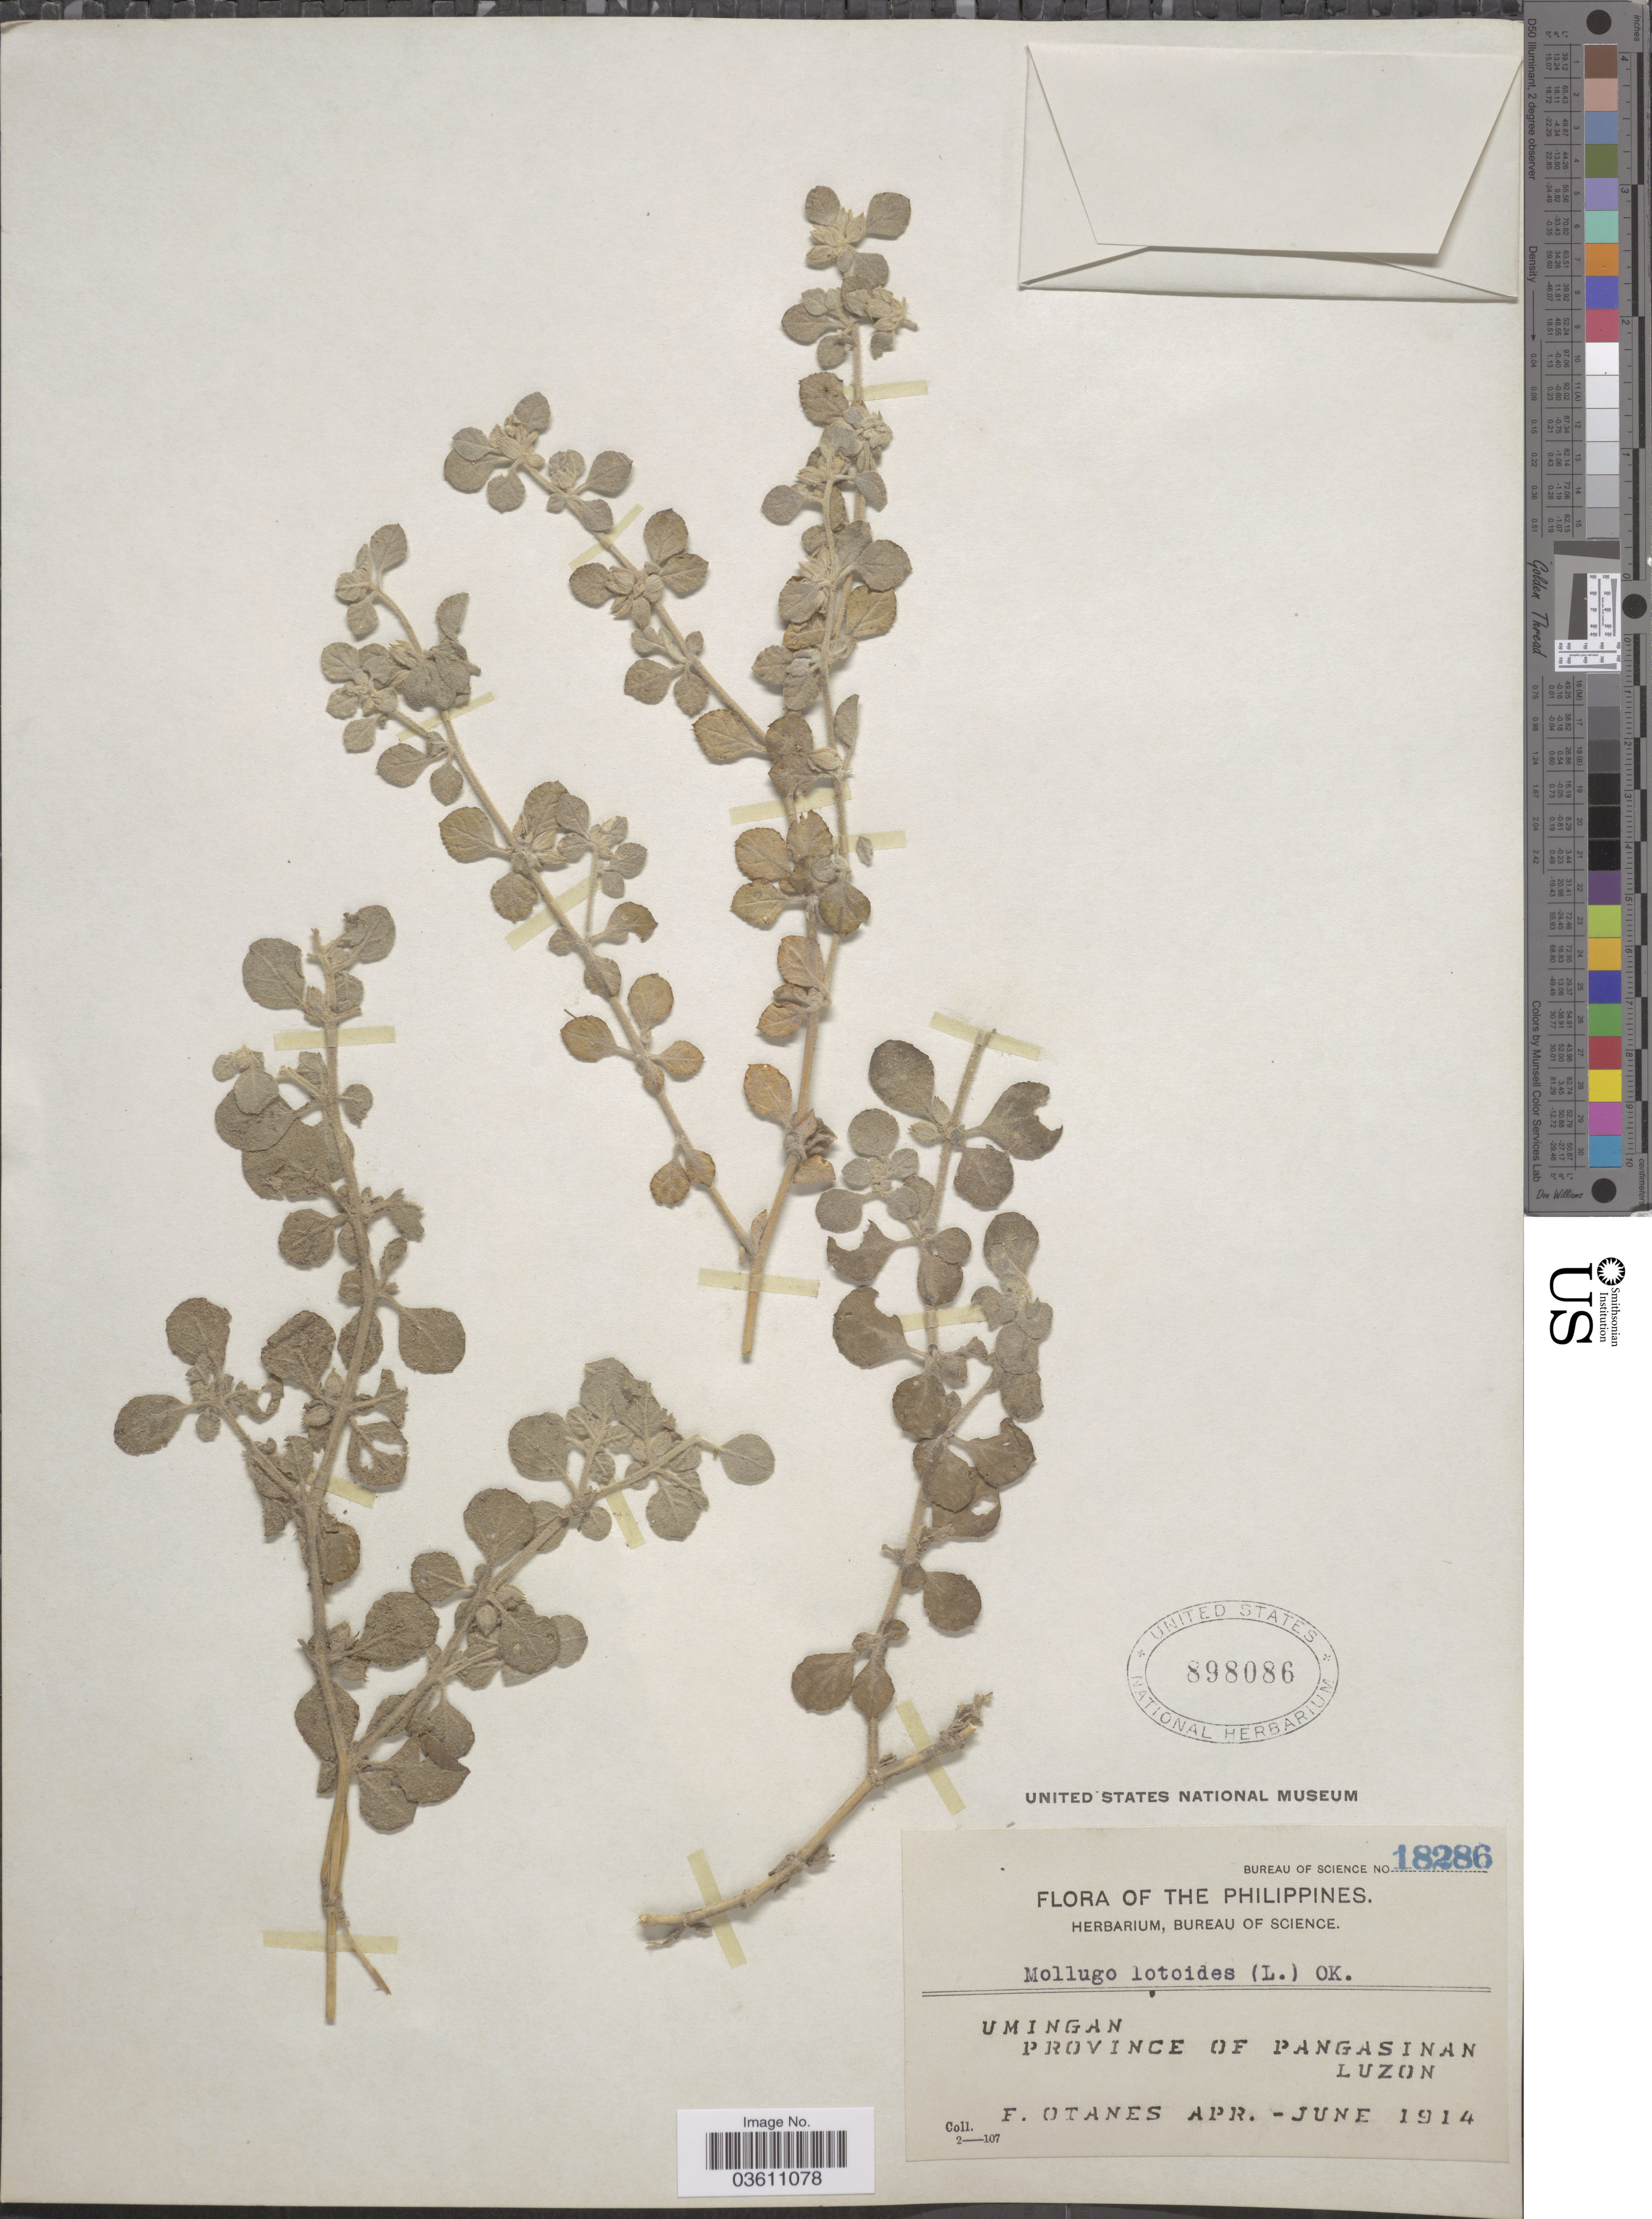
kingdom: Plantae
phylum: Tracheophyta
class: Magnoliopsida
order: Caryophyllales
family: Molluginaceae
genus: Glinus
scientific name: Glinus lotoides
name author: L.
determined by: Strong, Mark T., (BOT), Smithsonian Institution - National Museum of Natural History (UNITED STATES)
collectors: F. Q. Otanes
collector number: Bureau of Science 18286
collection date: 1914-04/1914-06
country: Philippines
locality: Umingan. Province of Pangasinan. Luzon.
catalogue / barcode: US 898086